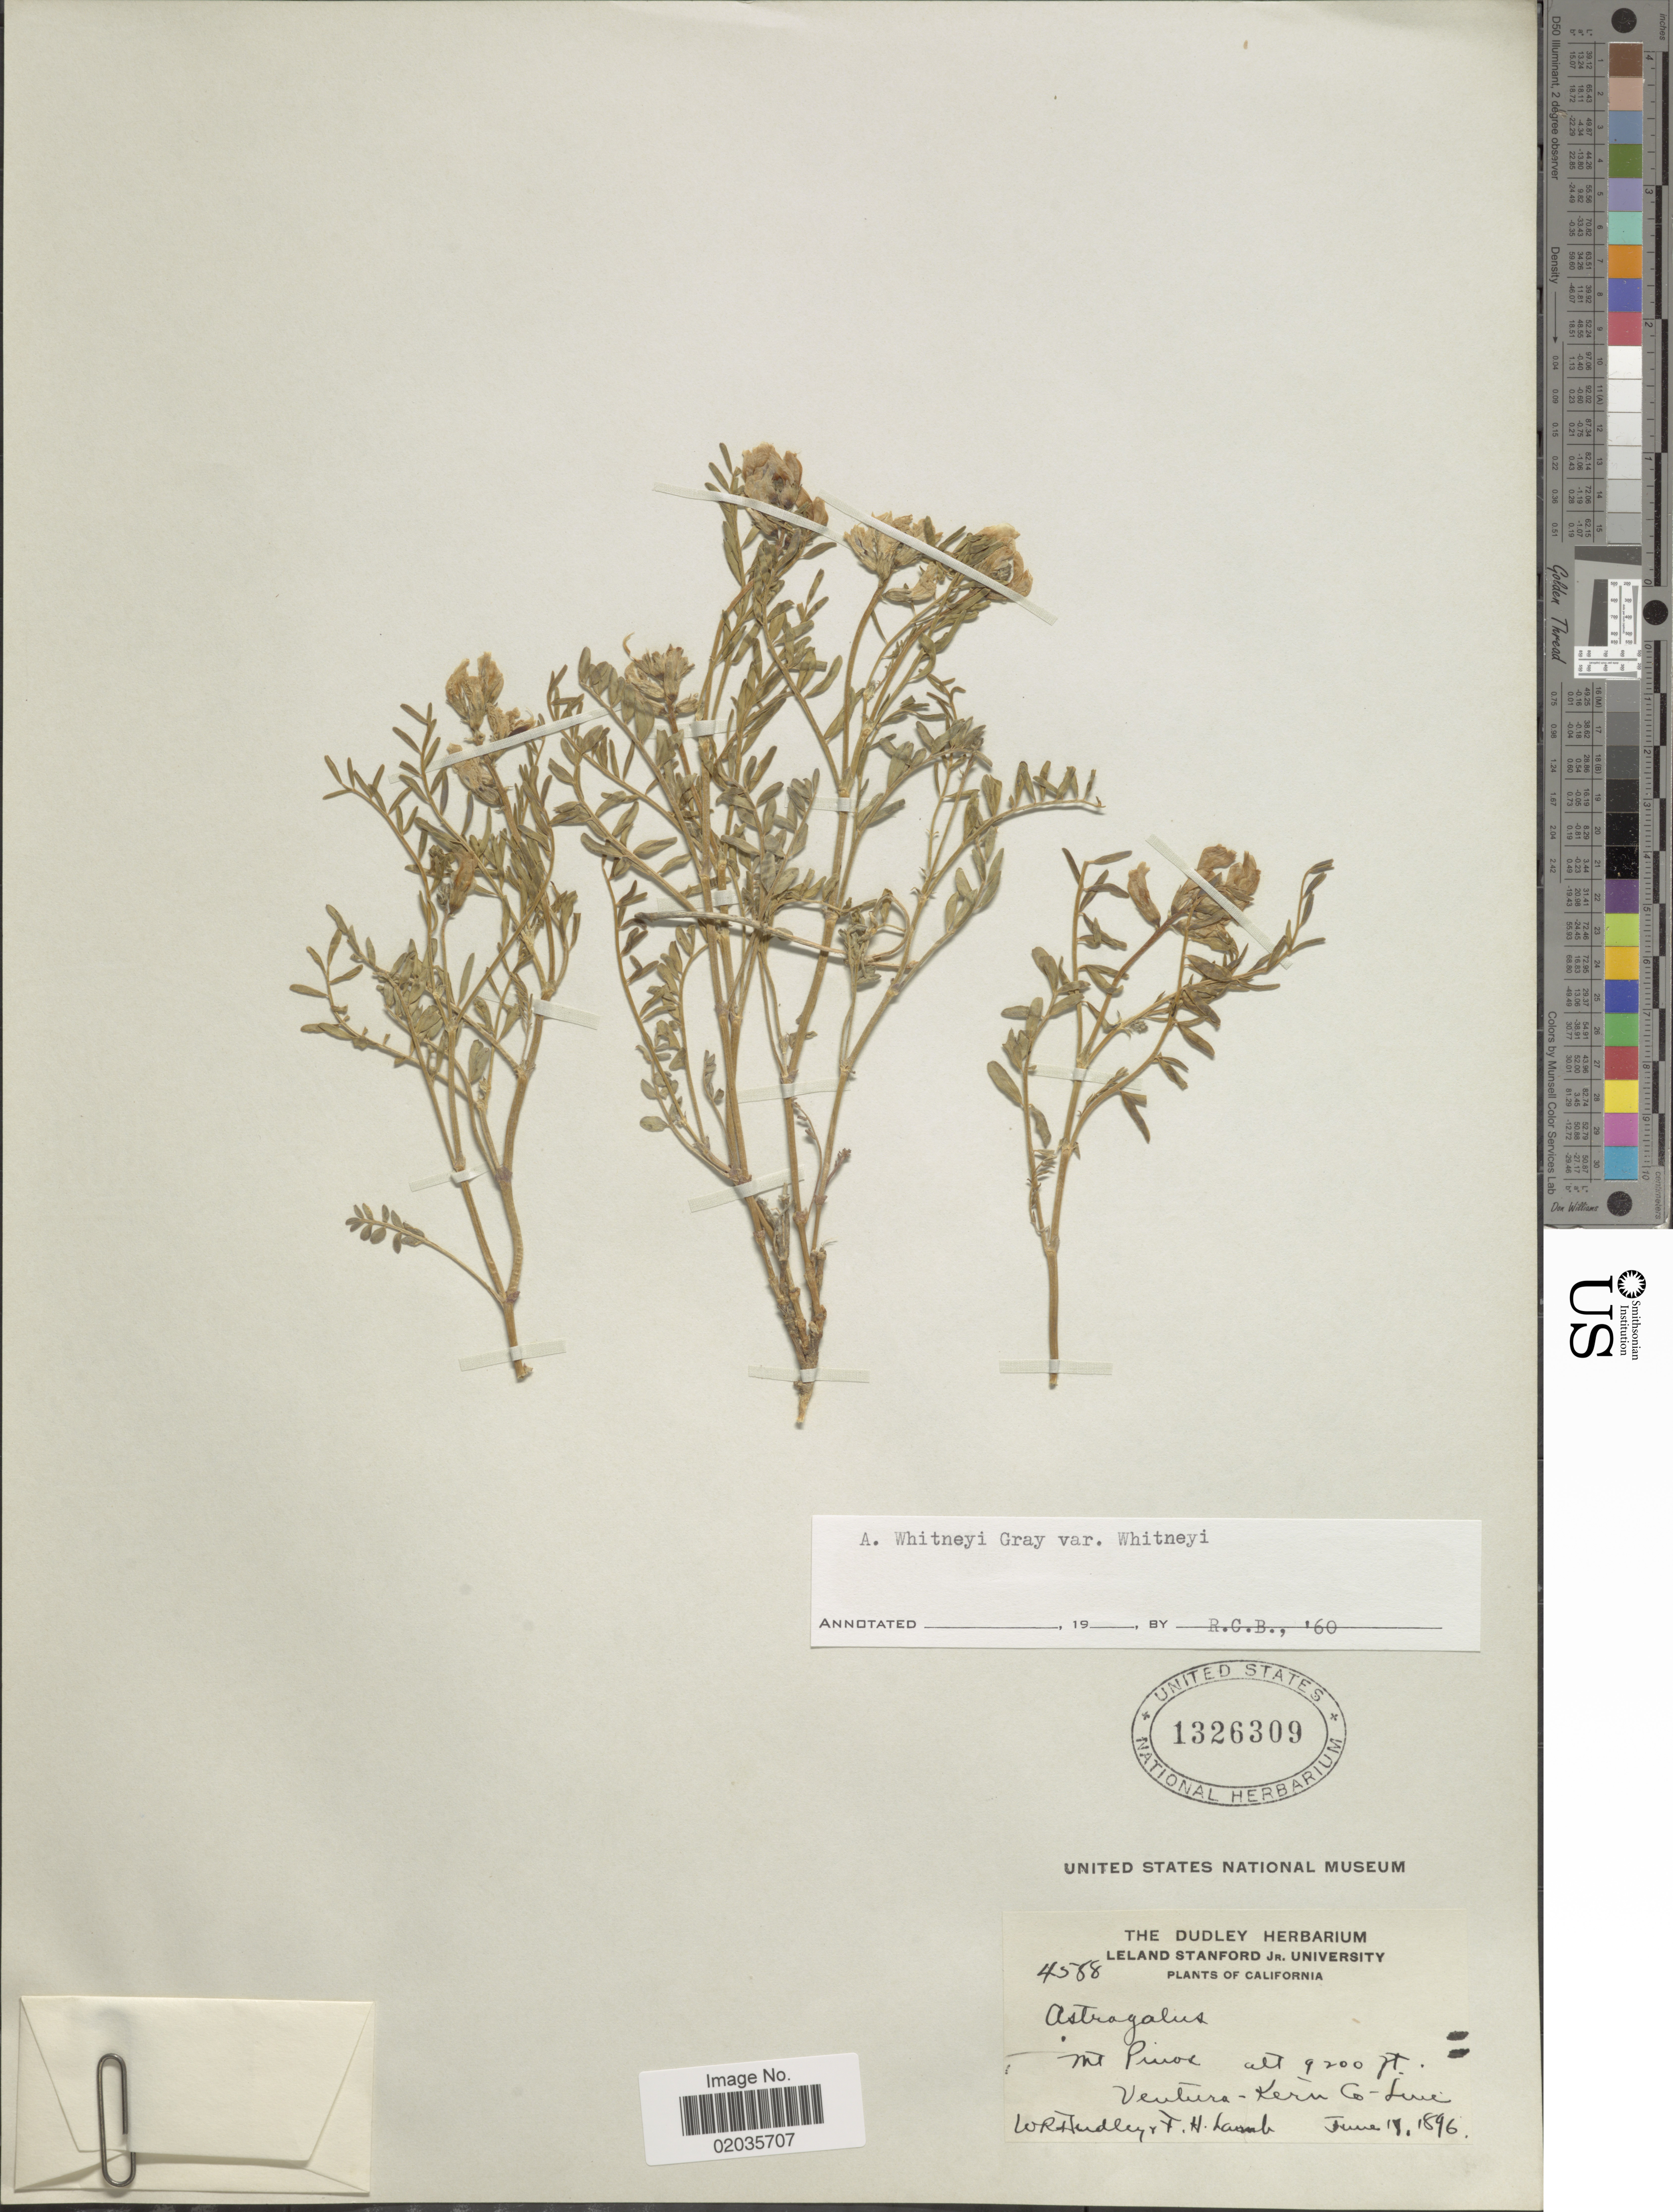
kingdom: Plantae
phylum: Tracheophyta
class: Magnoliopsida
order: Fabales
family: Fabaceae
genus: Astragalus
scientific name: Astragalus whitneyi var. whitneyi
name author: A. Gray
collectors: W. Dudley & F. H. Lamb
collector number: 4588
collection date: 1896-06-18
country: United States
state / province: California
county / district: Kern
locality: Mt. Pinos, Ventura-Kern Co. Line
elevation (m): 2804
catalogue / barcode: US 1326309